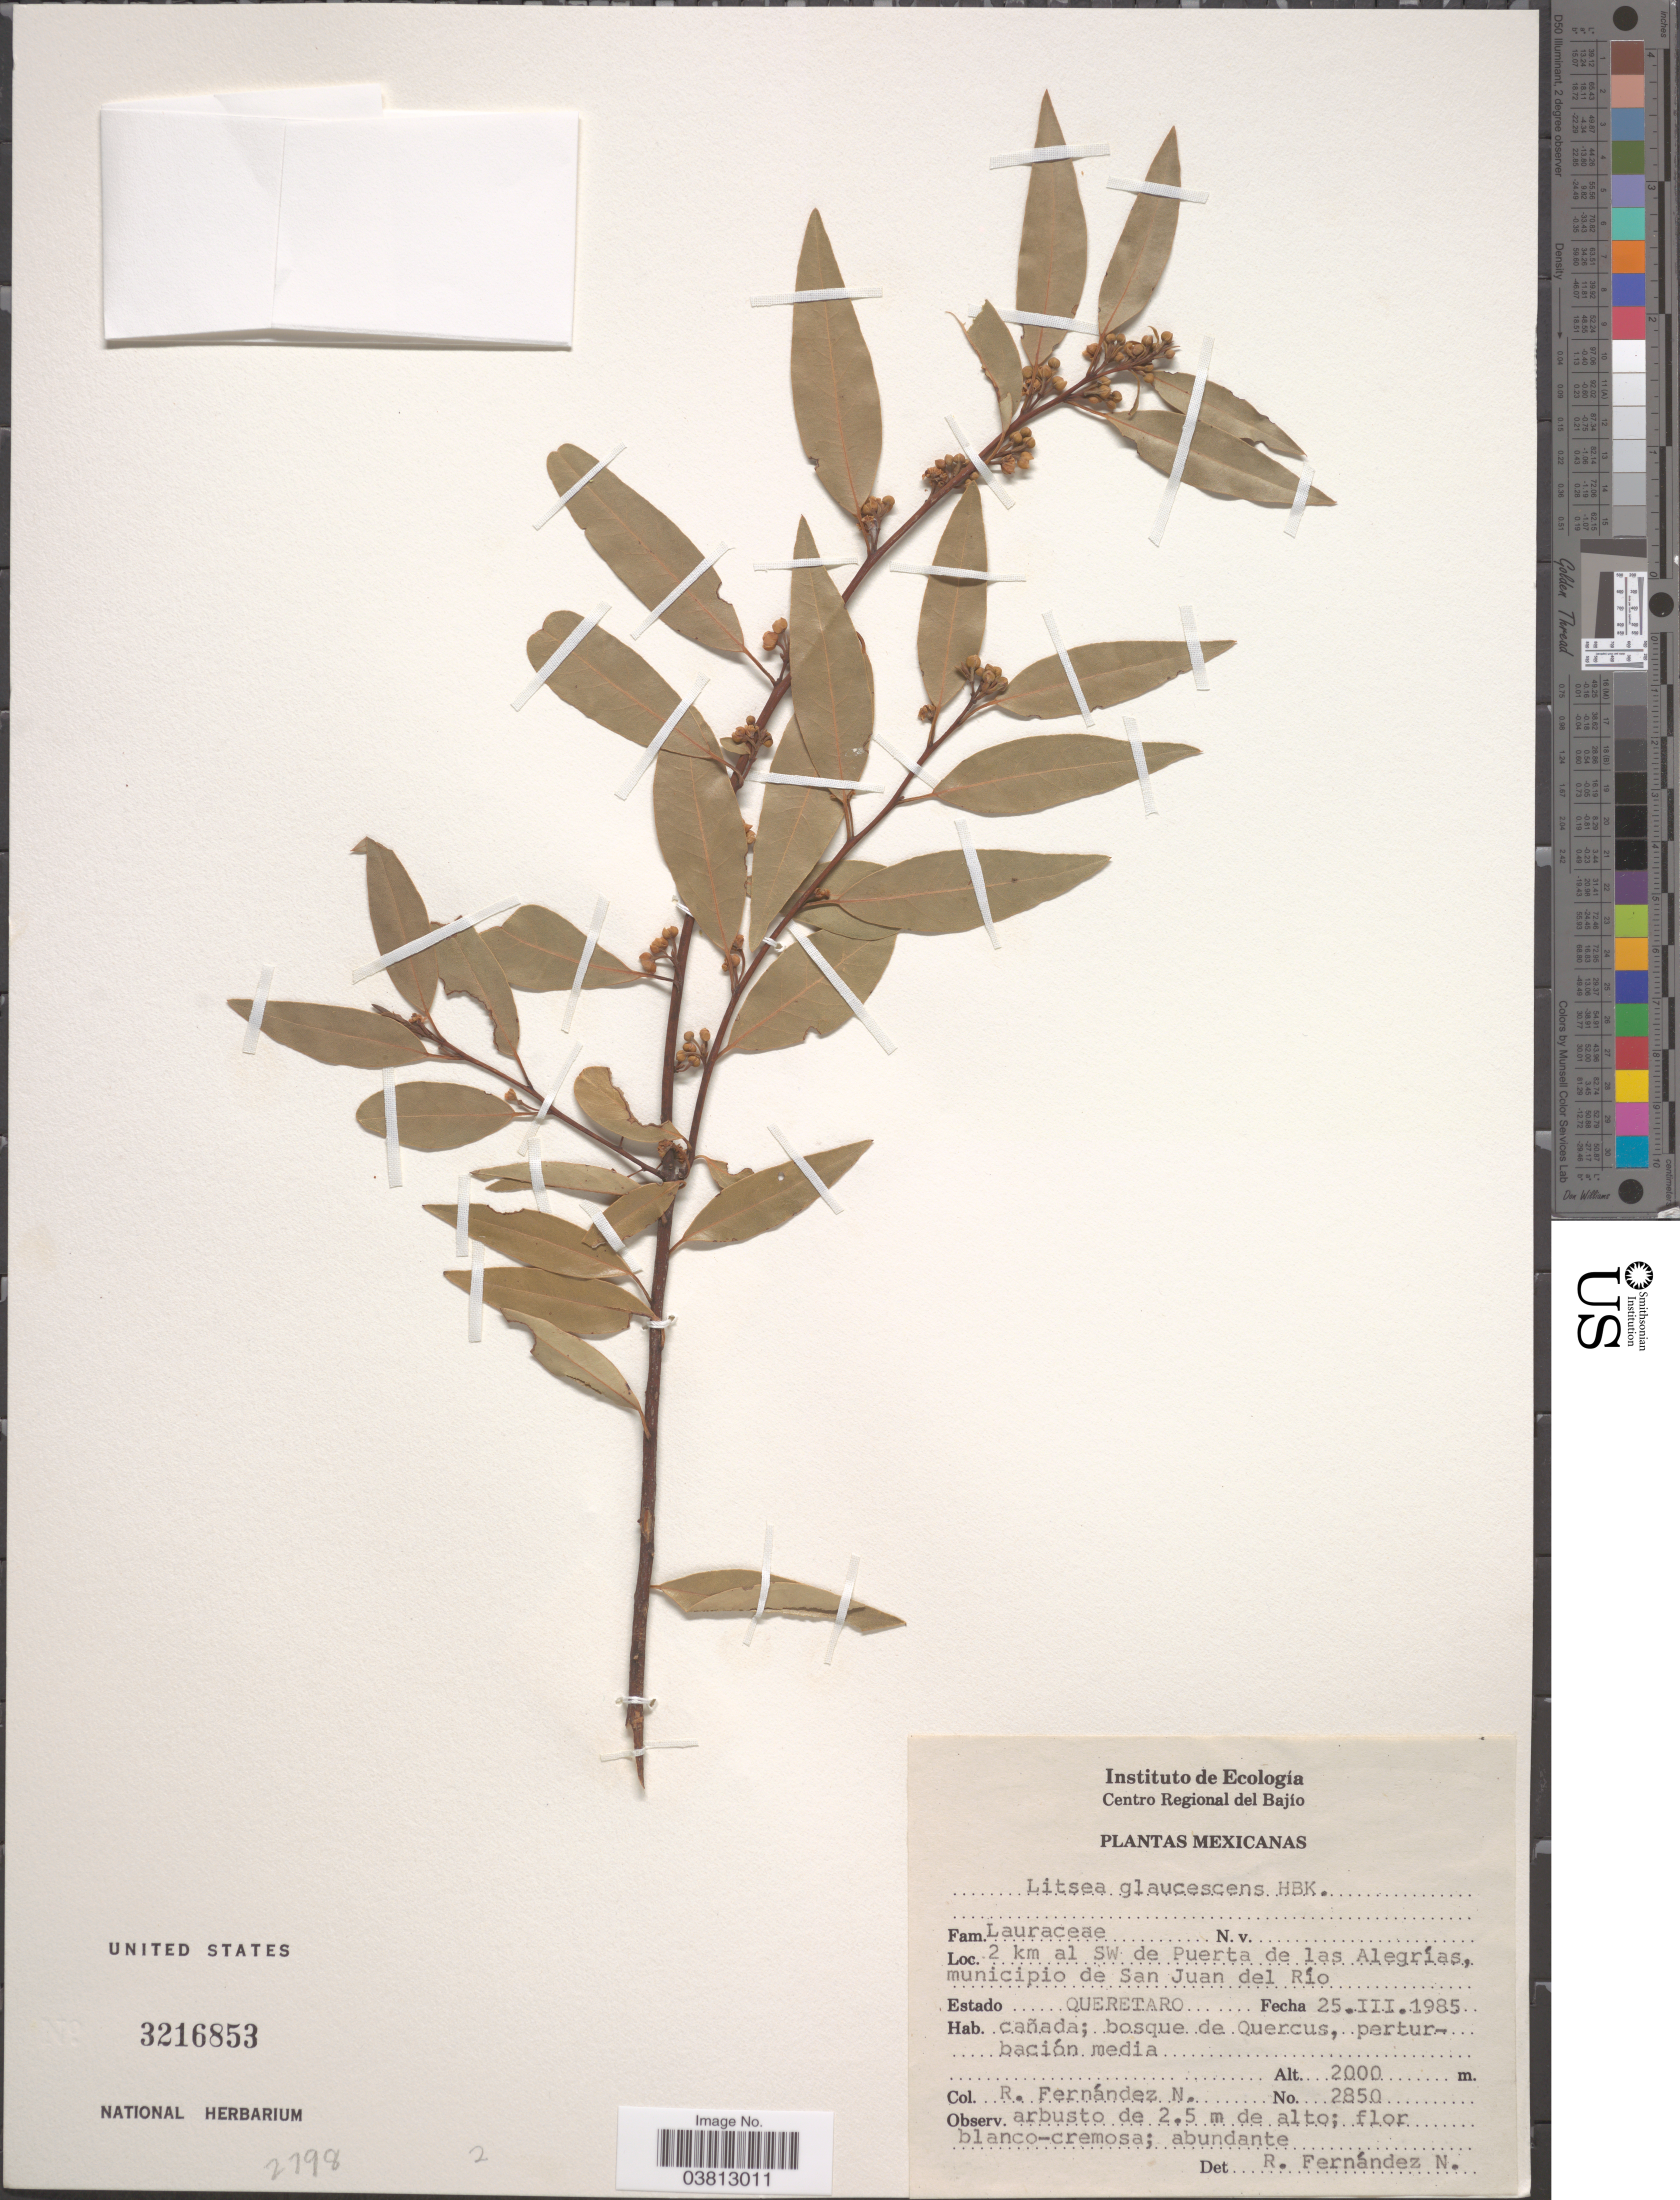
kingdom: Plantae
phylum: Tracheophyta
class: Magnoliopsida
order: Laurales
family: Lauraceae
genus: Litsea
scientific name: Litsea glaucescens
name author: Kunth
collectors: R. Fernández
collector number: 2850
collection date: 1985-03-25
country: Mexico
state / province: Querétaro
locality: Centro regional del Bajío. 2 km al SW de Puerta de las Alegrías, municipio de San Juan del Río.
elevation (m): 2000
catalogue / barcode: US 3216853